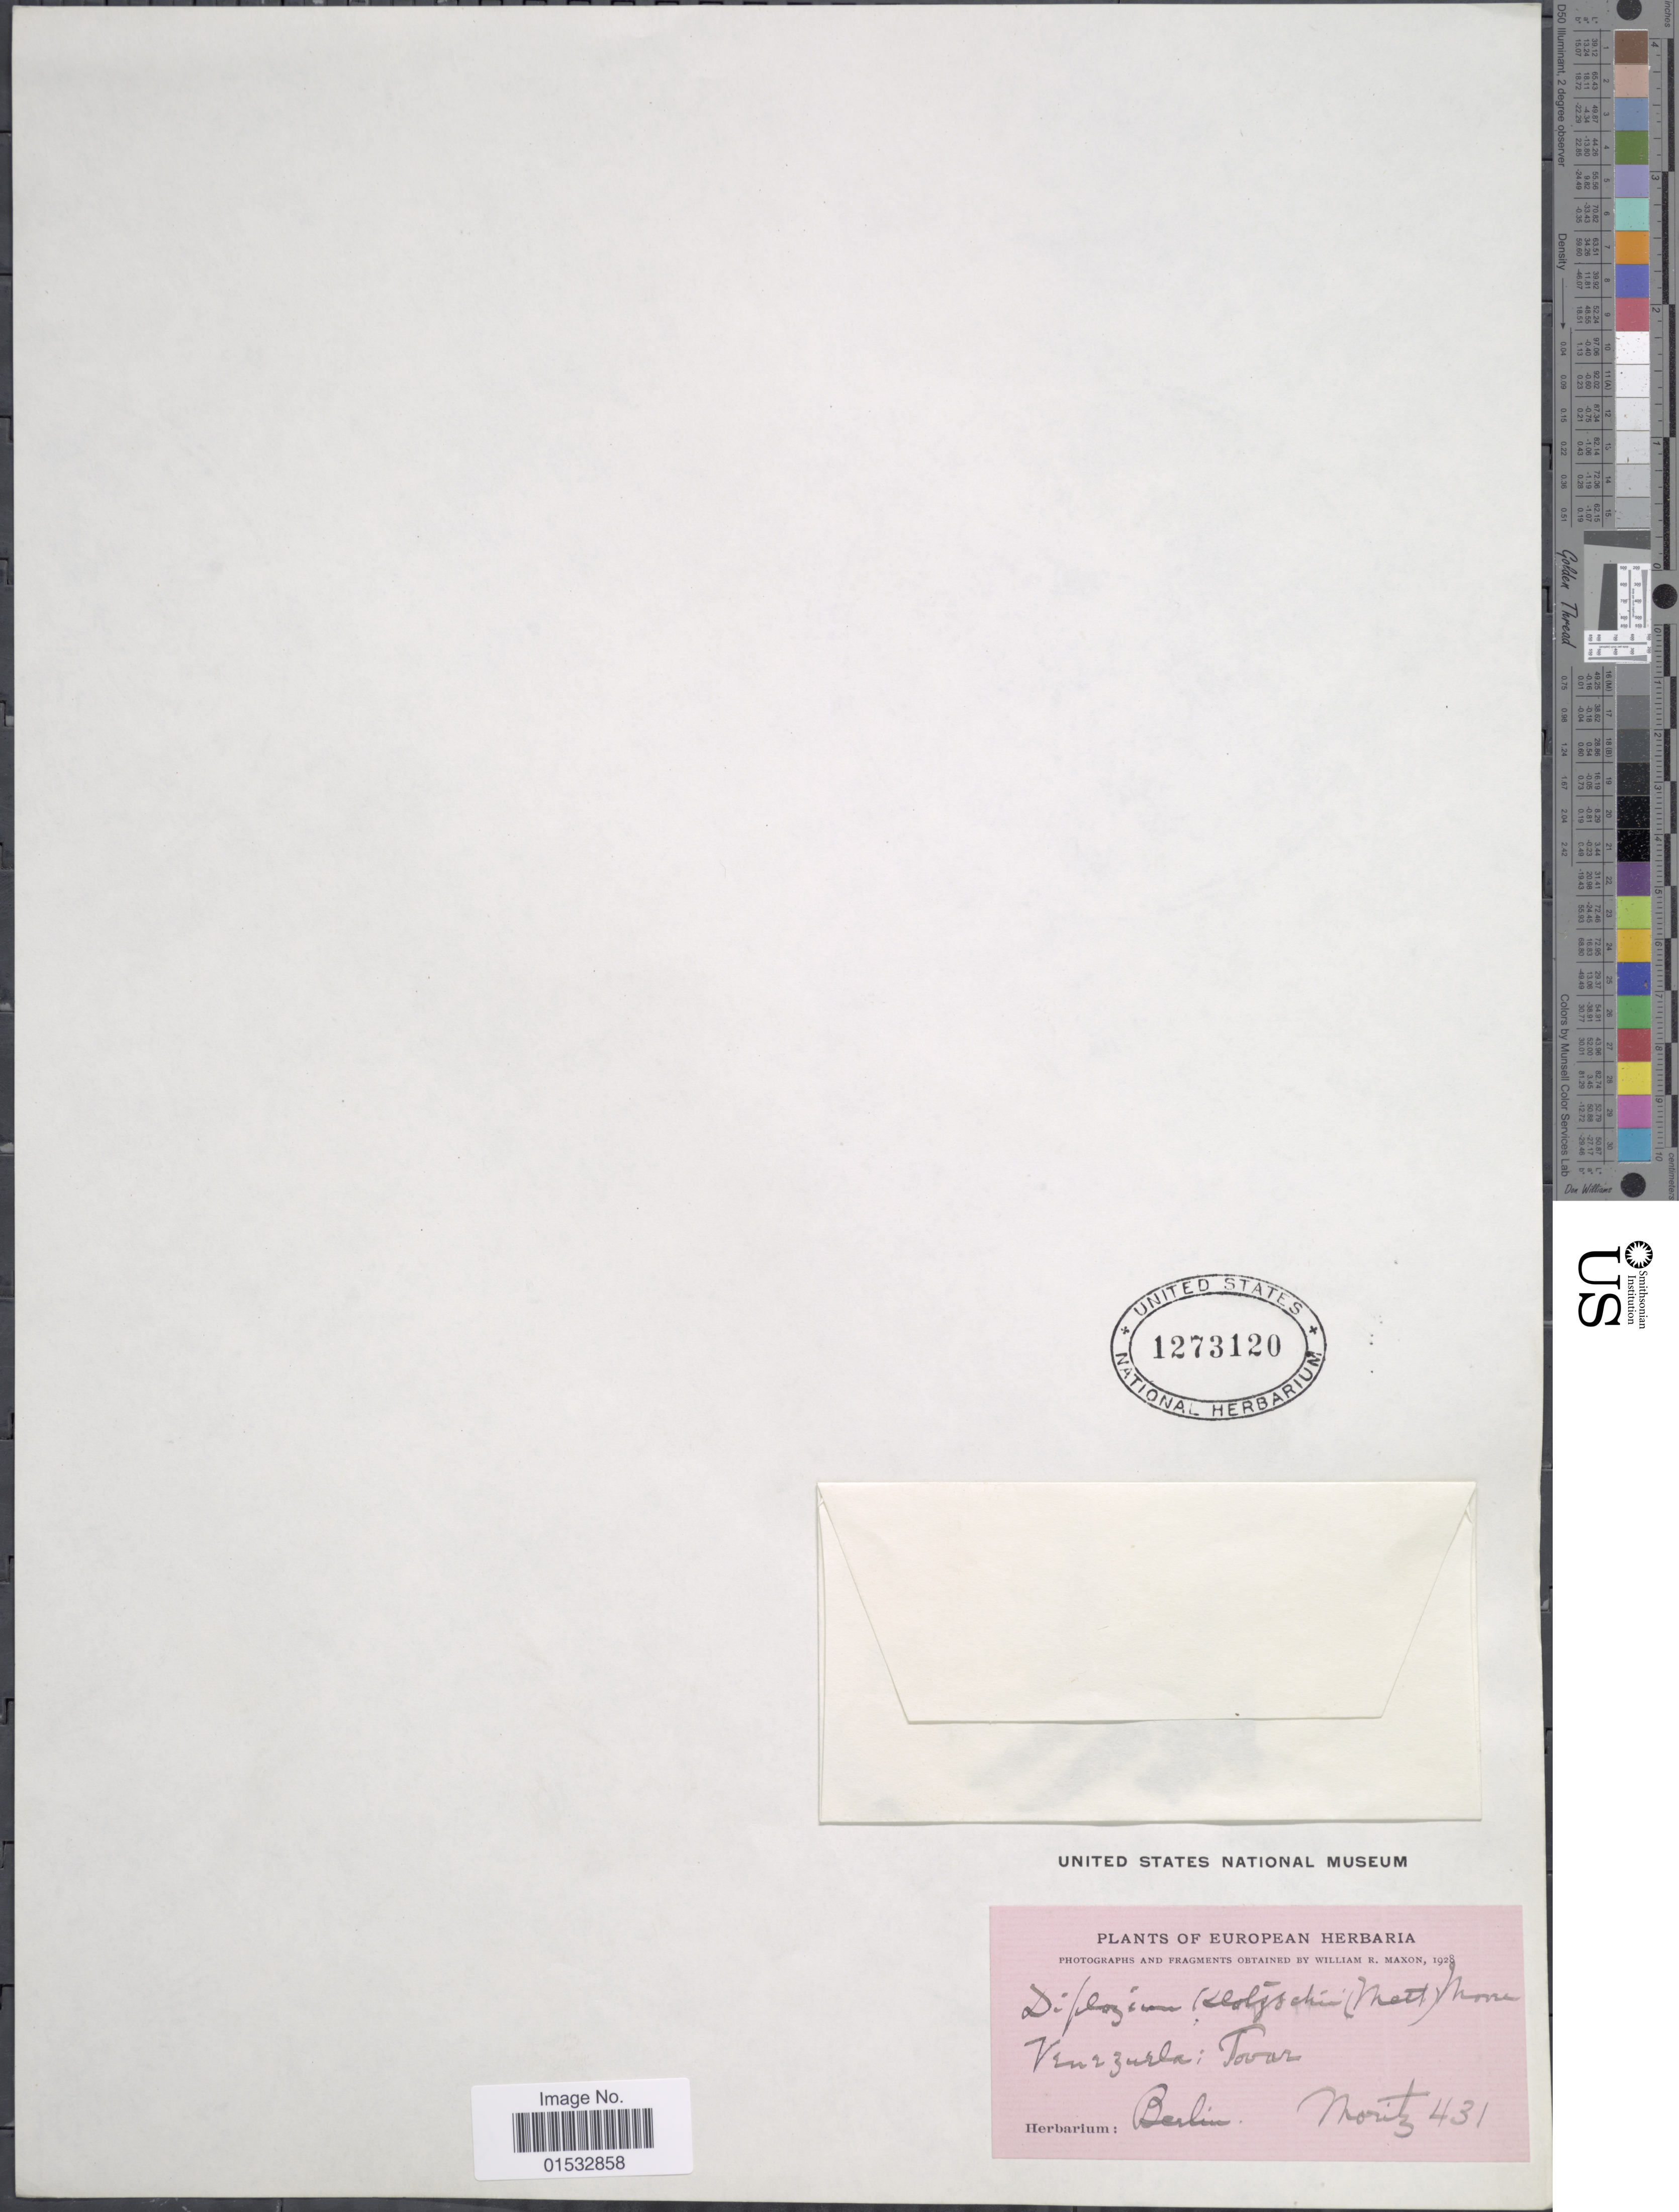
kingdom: Plantae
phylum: Tracheophyta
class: Polypodiopsida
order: Polypodiales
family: Athyriaceae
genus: Diplazium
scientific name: Diplazium diplazioides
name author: (Klotzsch & H. Karst.) Alston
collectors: Moritz, --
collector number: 431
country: Venezuela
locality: Europian Herbaria, Tovar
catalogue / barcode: US 1273120